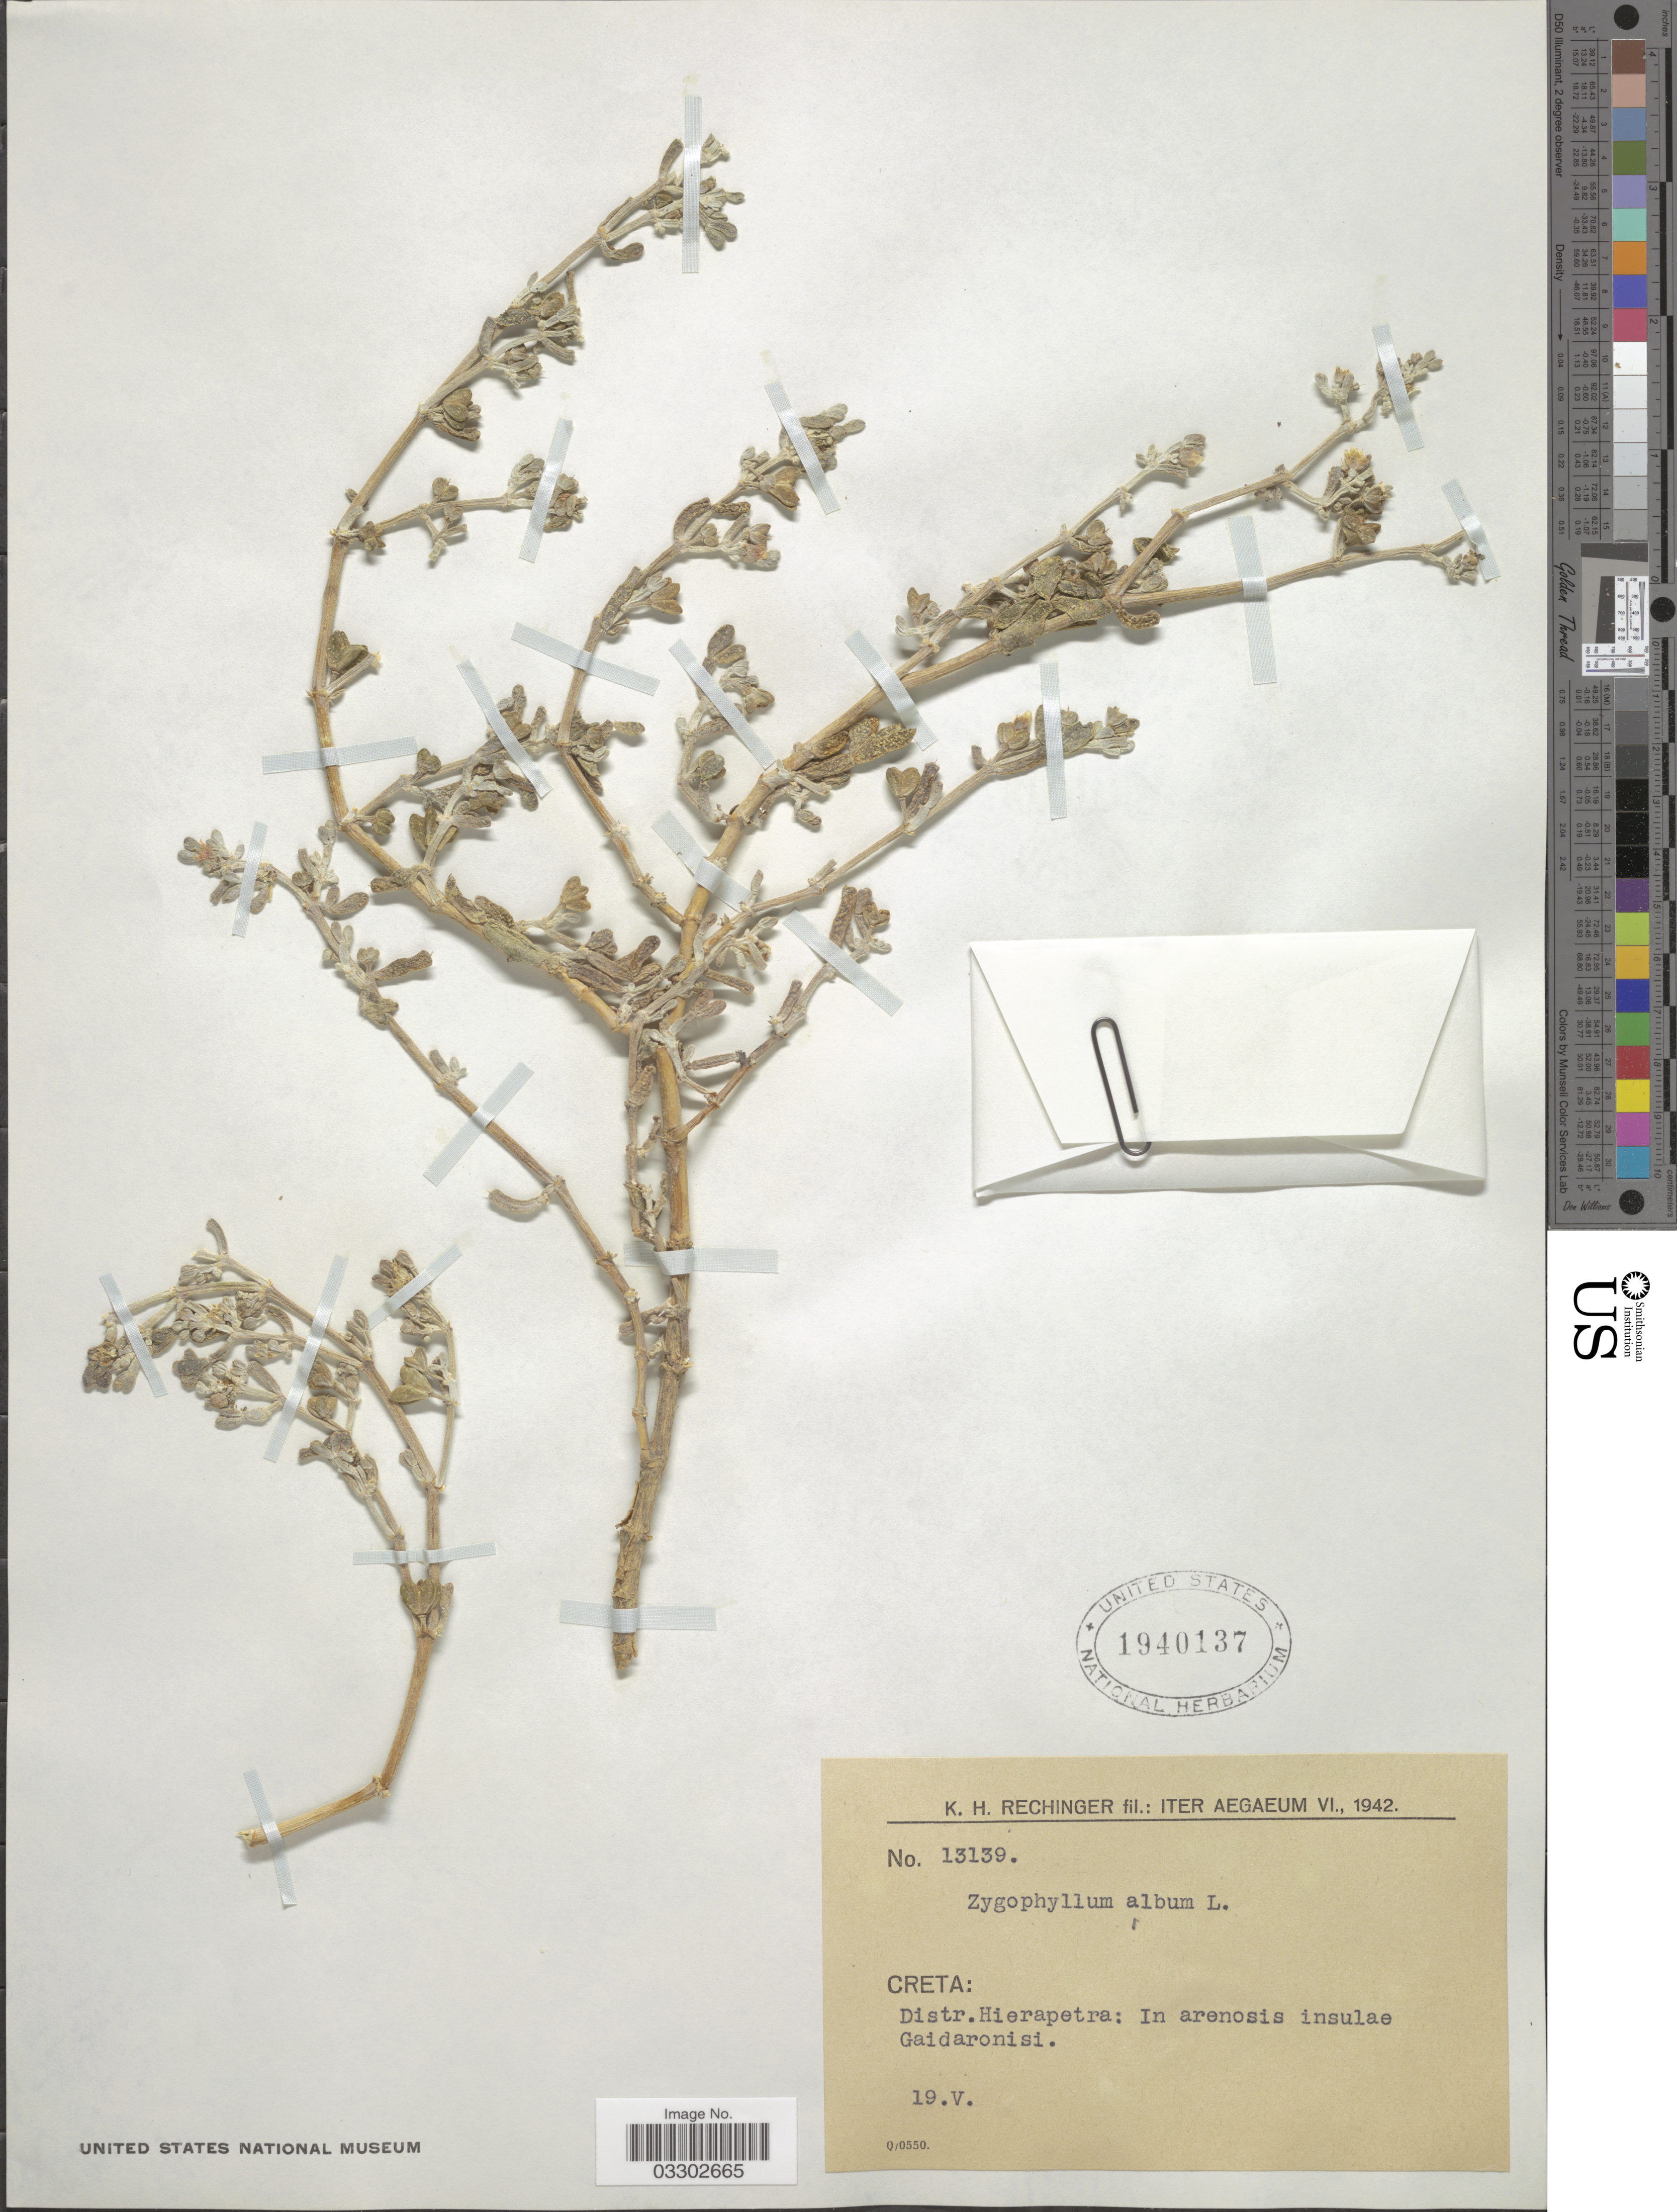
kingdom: Plantae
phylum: Tracheophyta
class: Magnoliopsida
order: Zygophyllales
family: Zygophyllaceae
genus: Zygophyllum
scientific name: Zygophyllum album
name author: L. f.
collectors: K. H. Rechinger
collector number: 13139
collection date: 1942-05-19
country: Greece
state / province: Crete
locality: Aegaeum. Creta: Distr. Hierapetra: In arenosis insulae Gaidaronisi.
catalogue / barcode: US 1940137